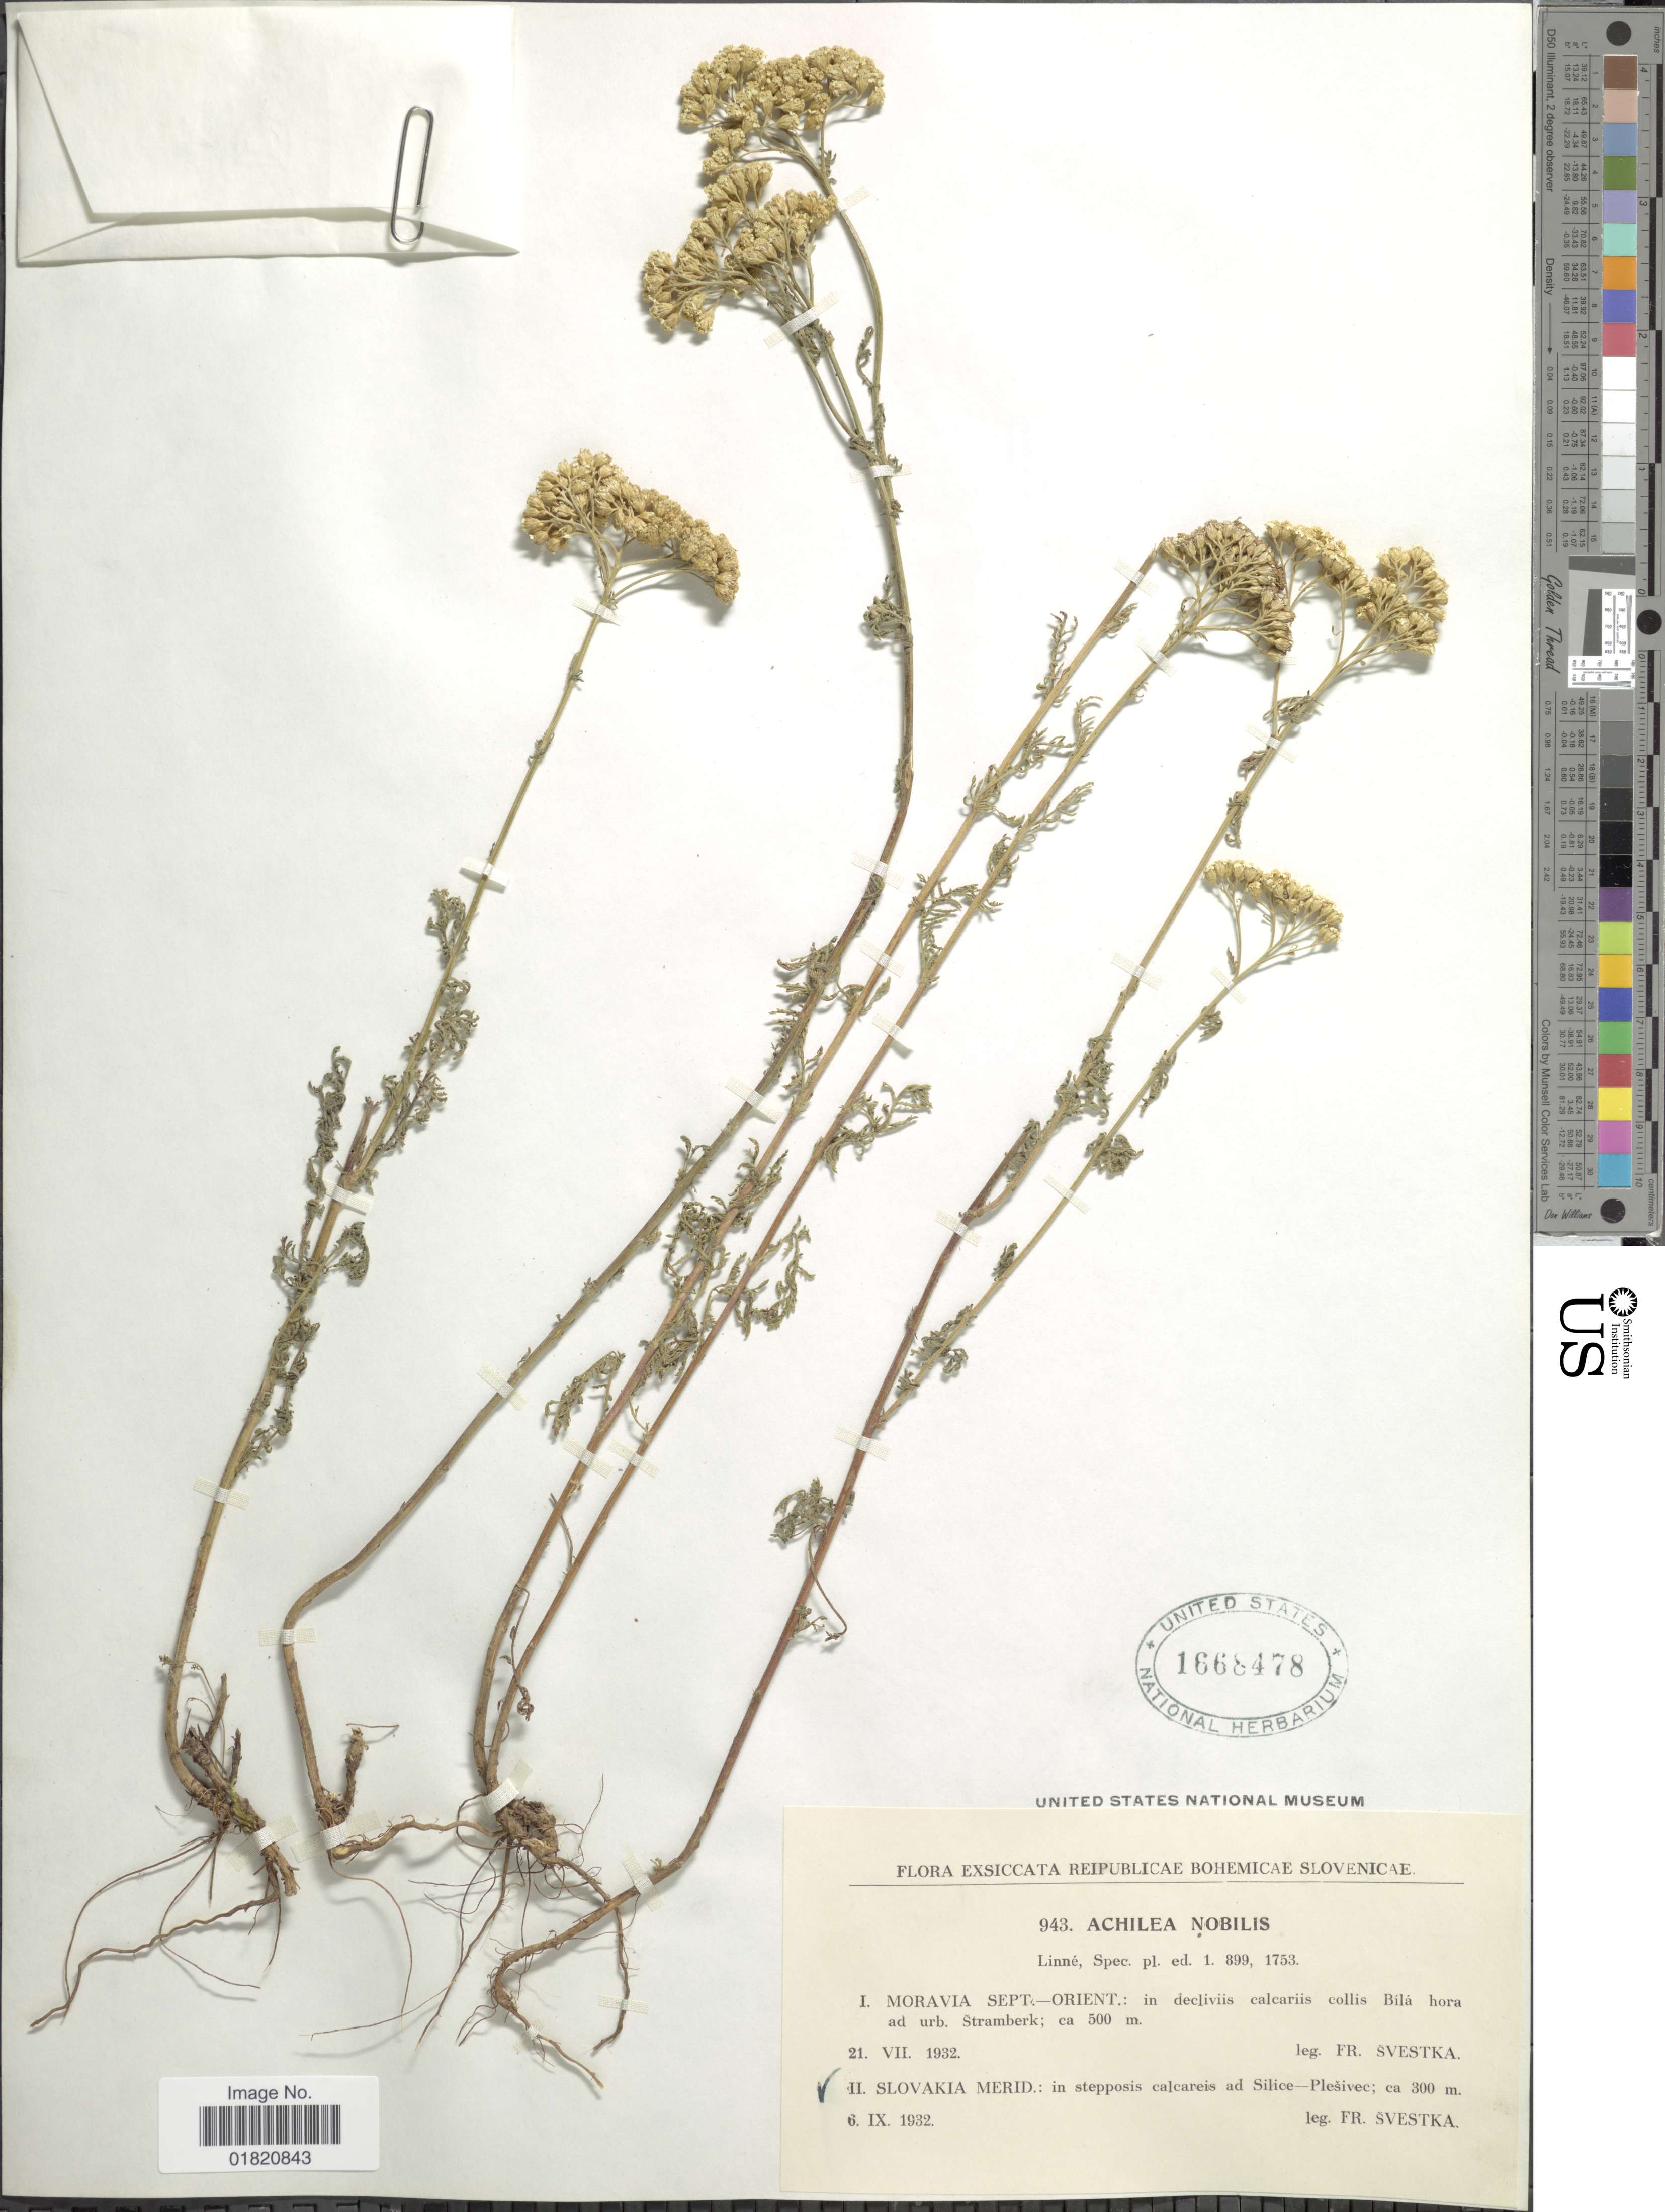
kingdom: Plantae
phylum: Tracheophyta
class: Magnoliopsida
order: Asterales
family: Asteraceae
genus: Achillea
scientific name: Achillea nobilis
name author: L.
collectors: F. Svestka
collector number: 943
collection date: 1932-09-06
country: Slovakia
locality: Reipublicae Bohemicae Slovenicae. Slovakia Merid.: in stepposis calcareis ad Silice-Plešivec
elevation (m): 300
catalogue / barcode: US 1668478